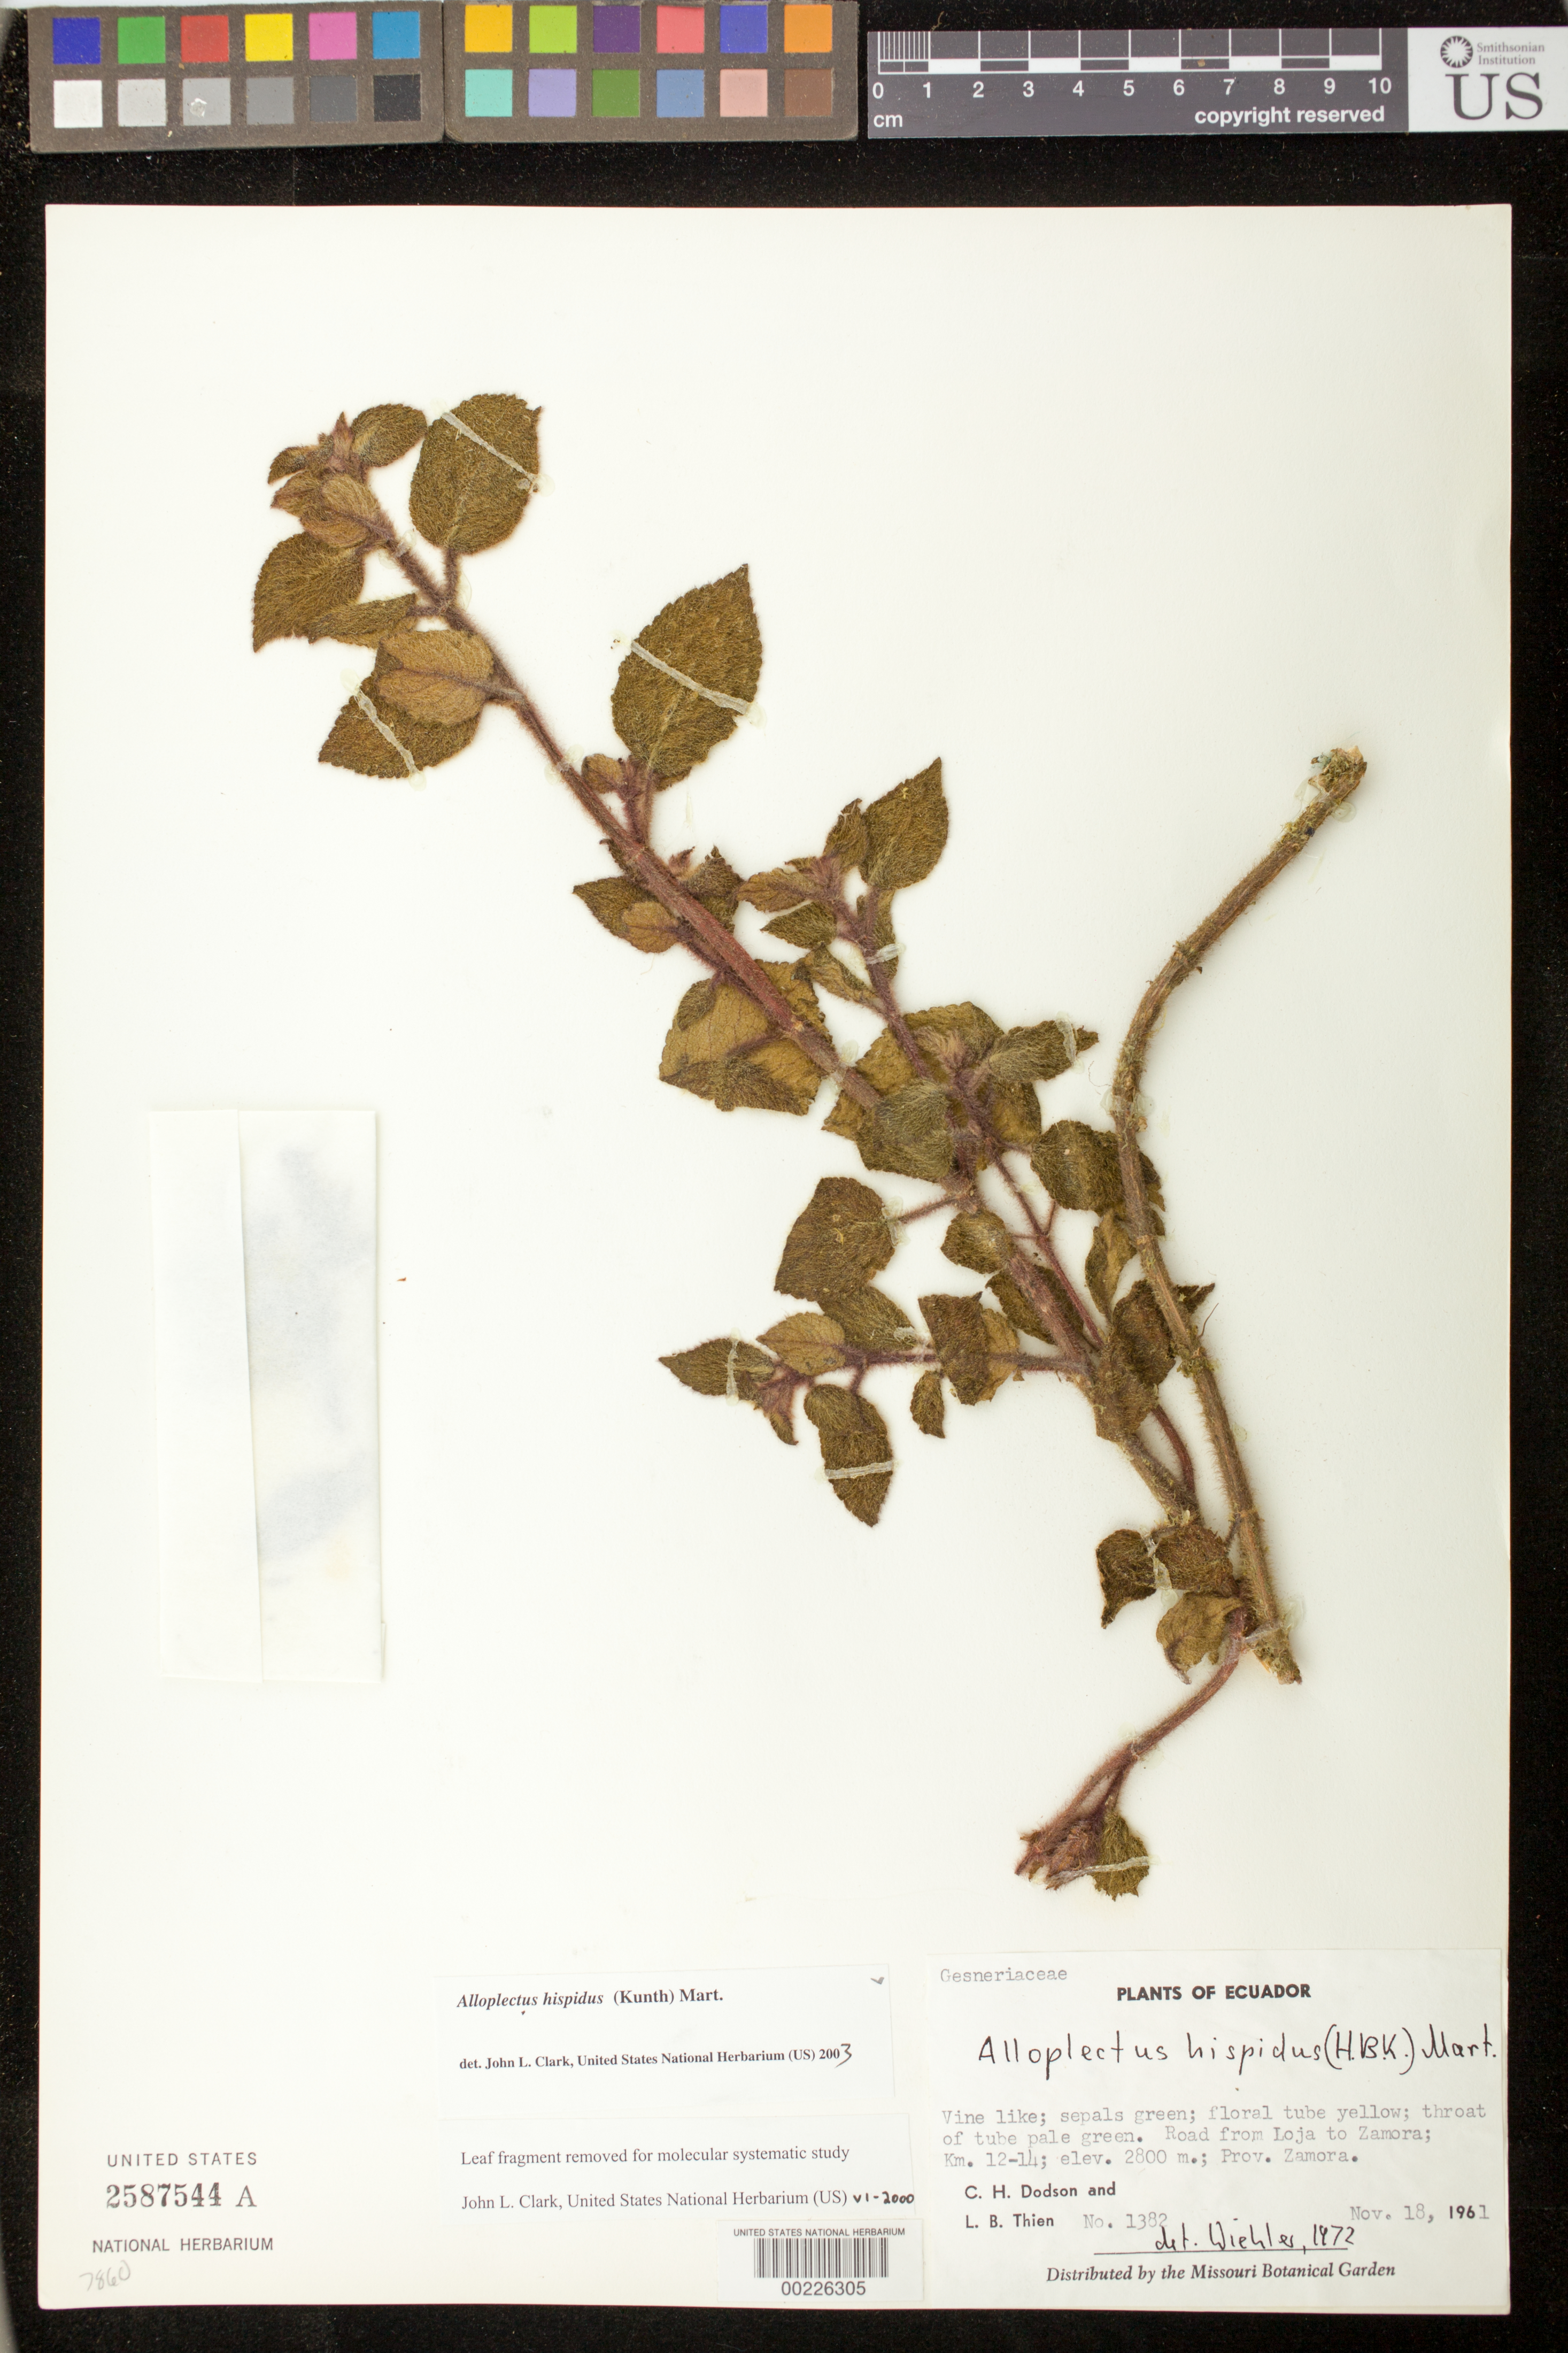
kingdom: Plantae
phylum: Tracheophyta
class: Magnoliopsida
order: Lamiales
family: Gesneriaceae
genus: Alloplectus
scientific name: Alloplectus hispidus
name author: (Kunth) Mart.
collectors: C. H. Dodson & L. Thien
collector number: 1382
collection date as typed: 18 Nov 1961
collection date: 1961-11-18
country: Ecuador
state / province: Zamora-Chinchipe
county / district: Zamora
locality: Road from Loja to Zamora, km 12-14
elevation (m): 2800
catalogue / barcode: US 2587544A